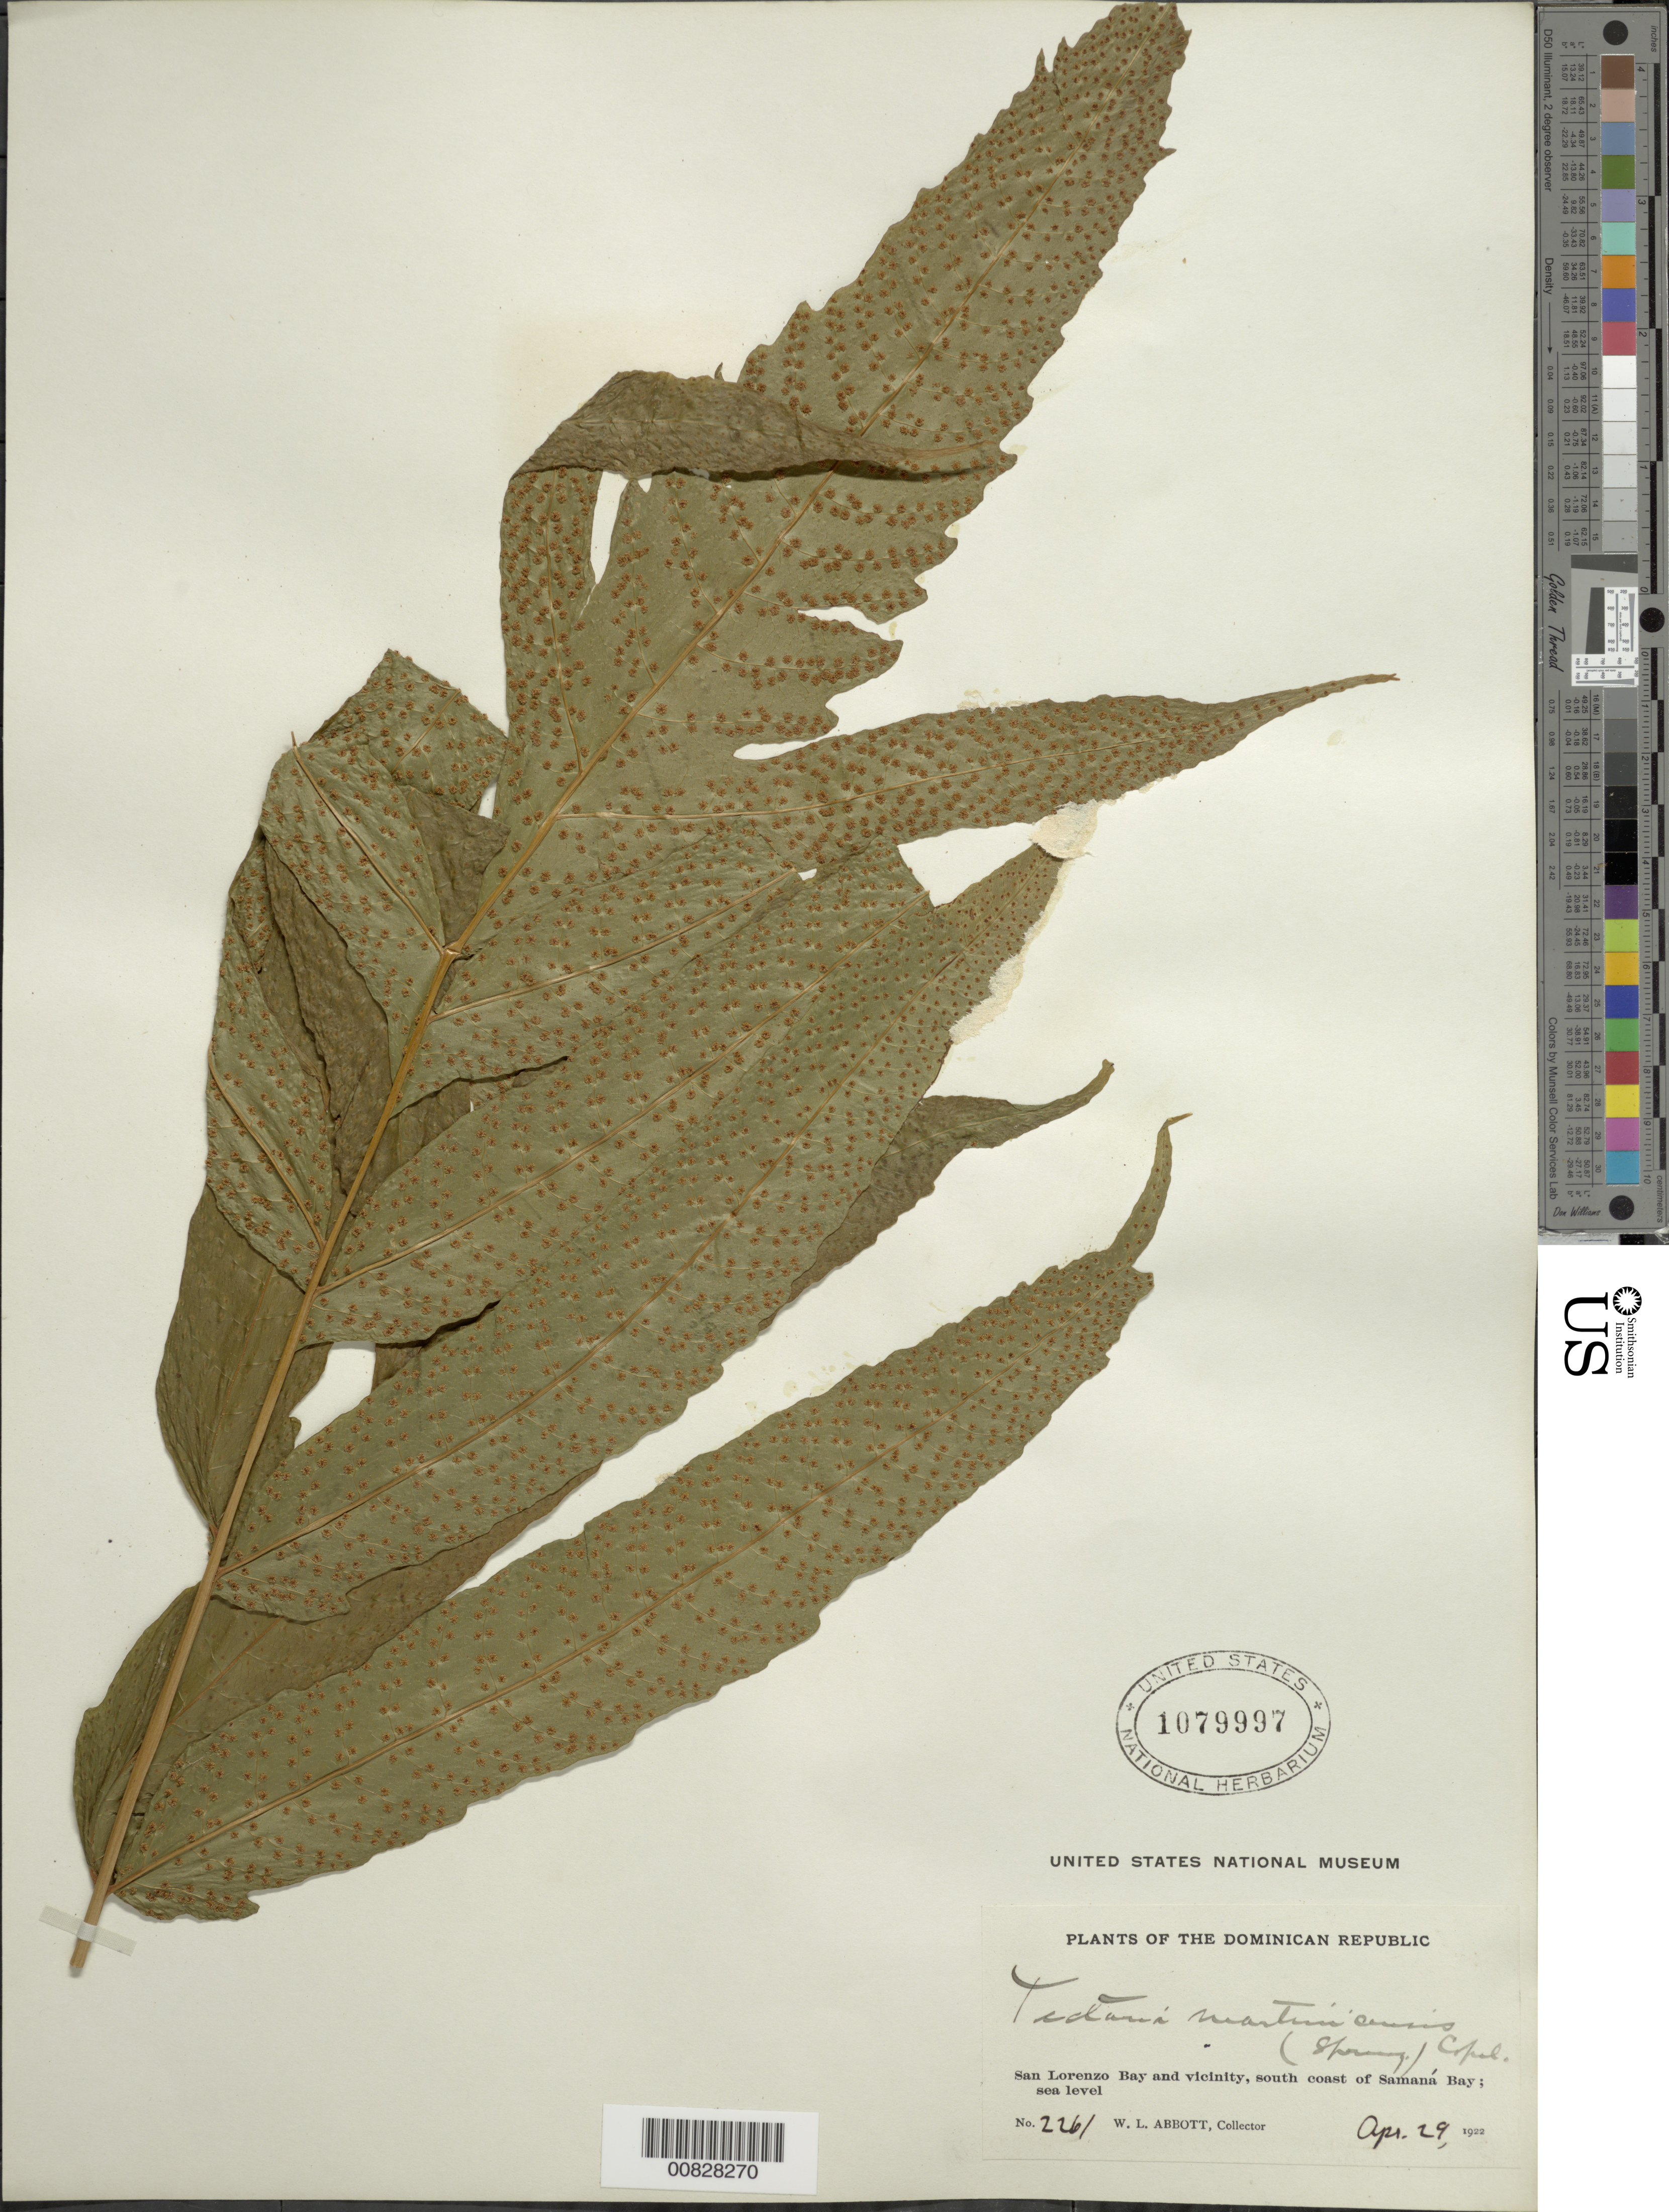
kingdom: Plantae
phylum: Tracheophyta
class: Polypodiopsida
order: Polypodiales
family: Tectariaceae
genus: Tectaria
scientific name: Tectaria incisa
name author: Cav.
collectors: W. L. Abbott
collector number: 2261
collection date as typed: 29 Apr 1922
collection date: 1922-04-29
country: Dominican Republic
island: Hispaniola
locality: San Lorenzo Bay and vicinity, S coast of Samaná Bay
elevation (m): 0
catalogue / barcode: US 1079997